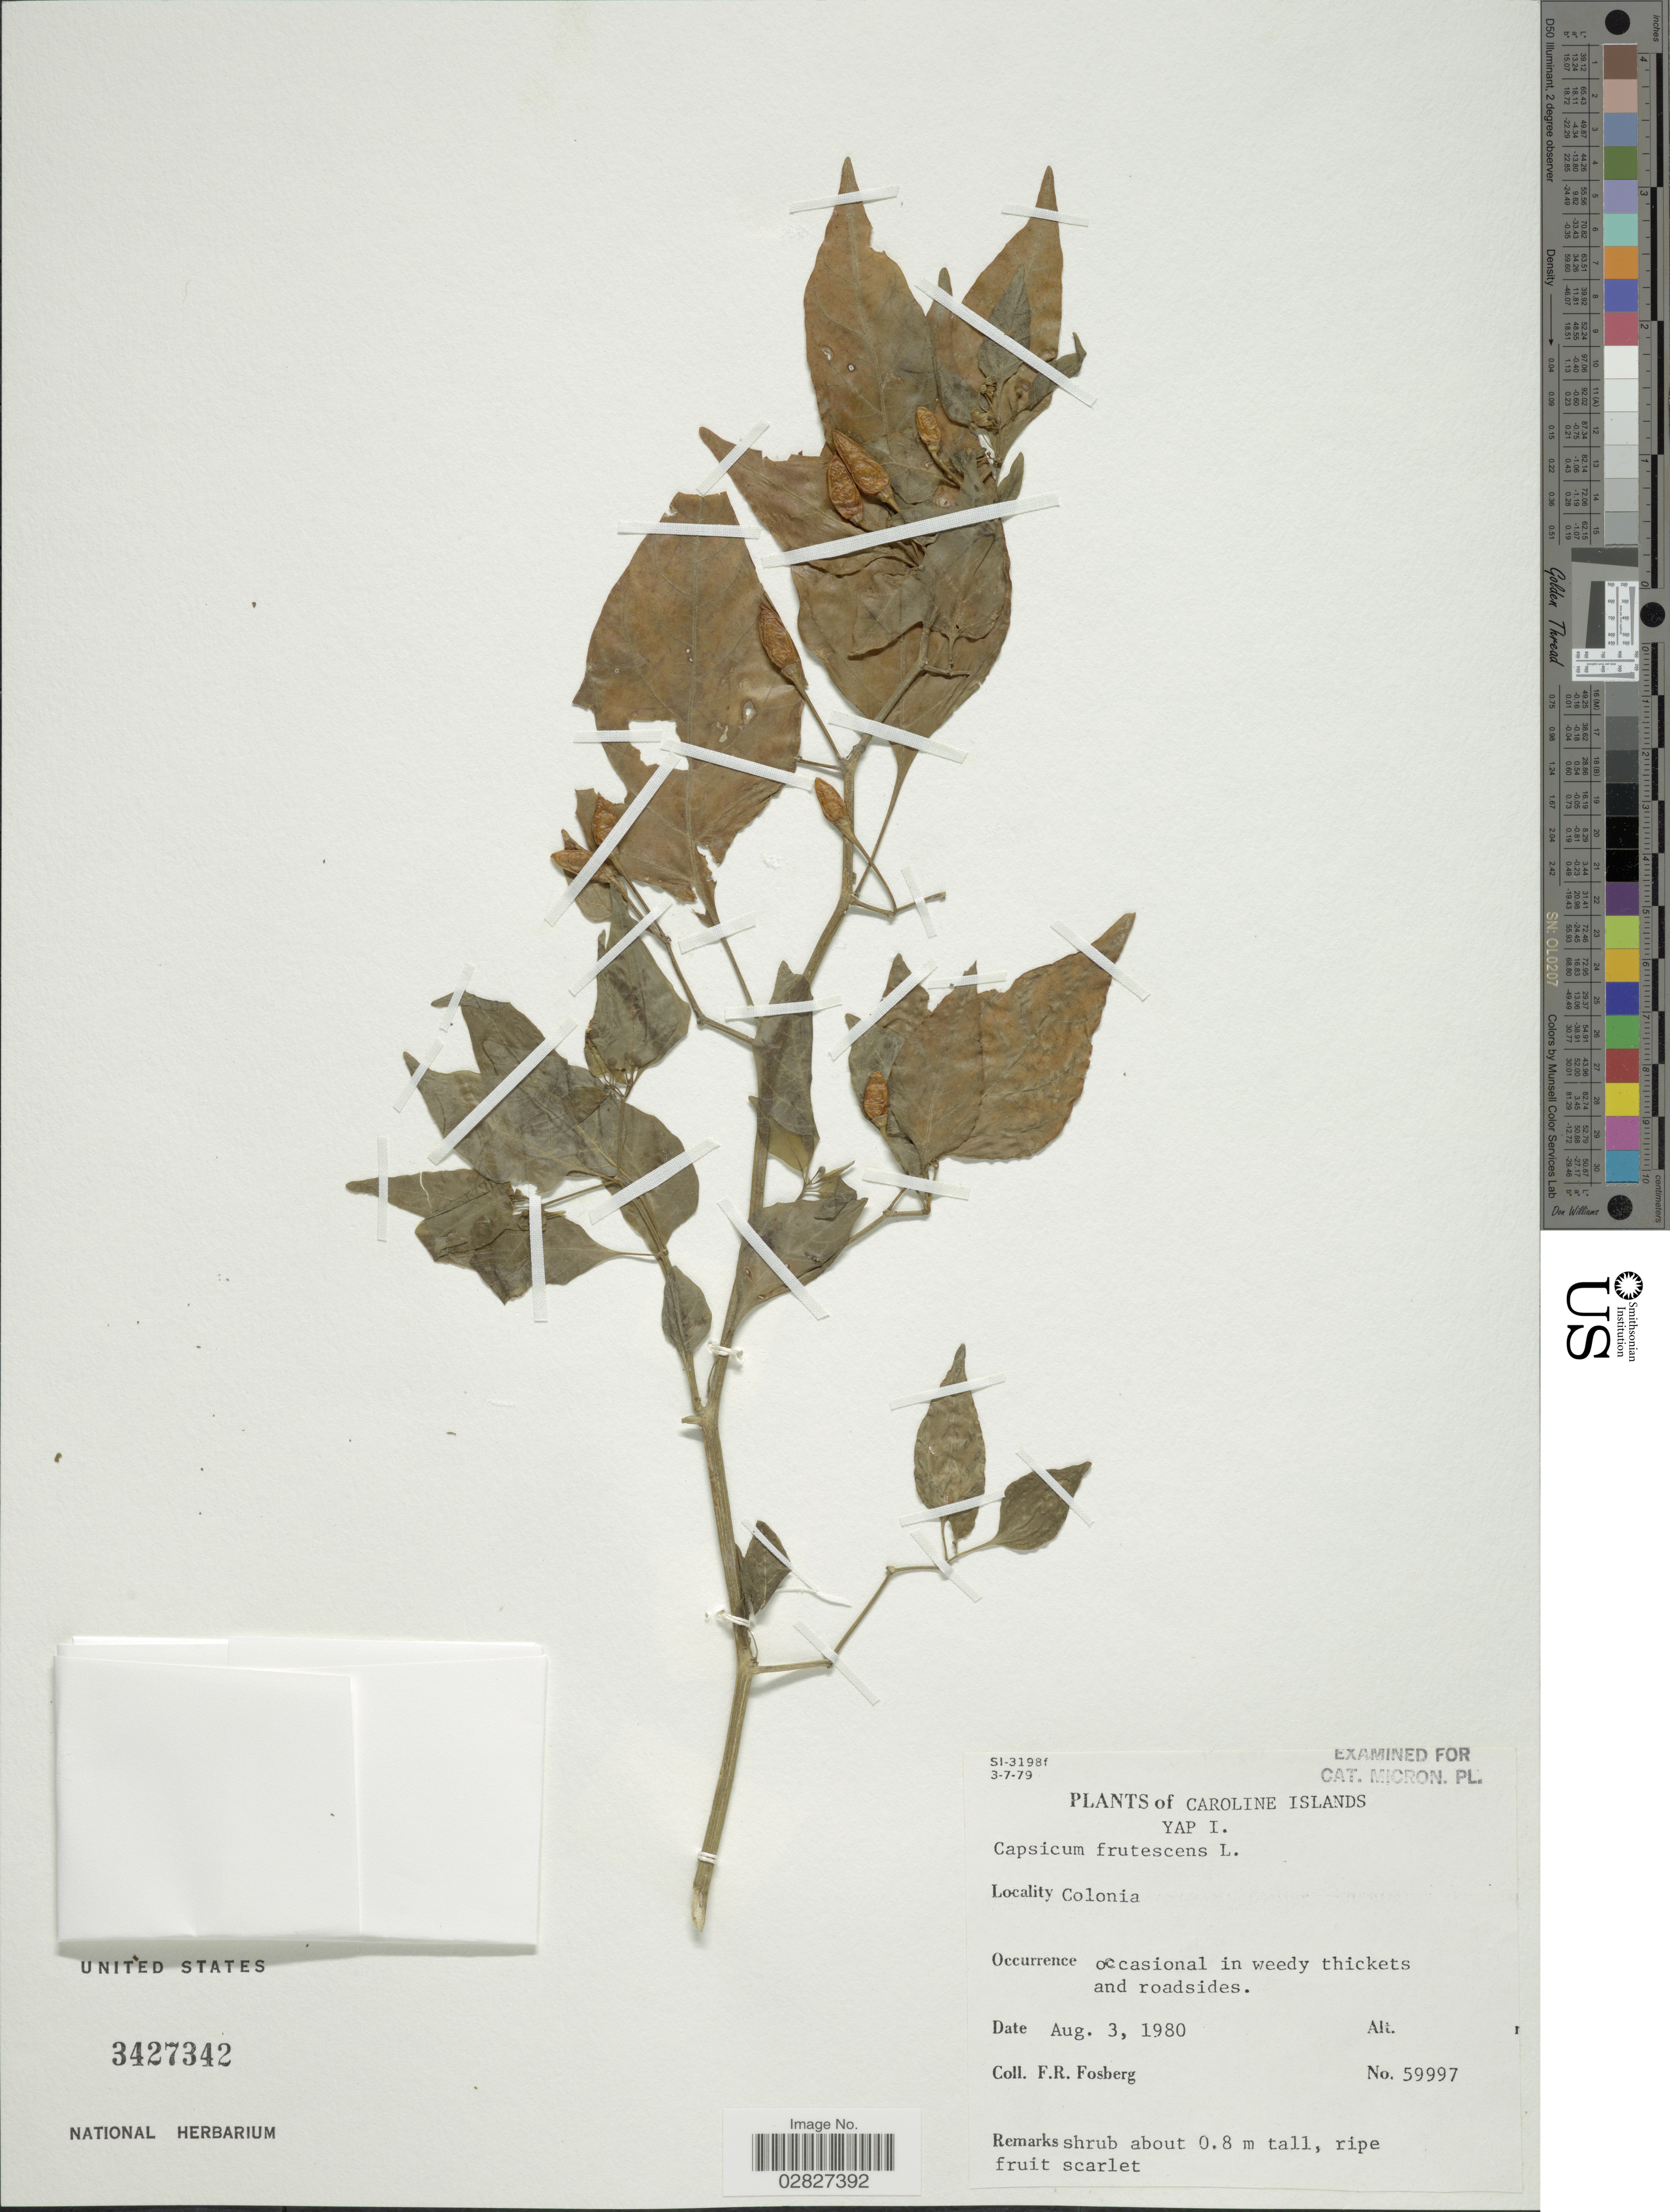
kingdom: Plantae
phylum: Tracheophyta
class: Magnoliopsida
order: Solanales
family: Solanaceae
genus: Capsicum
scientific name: Capsicum frutescens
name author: L.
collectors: F. R. Fosberg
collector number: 59997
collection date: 1980-08-03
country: Micronesia, Federated States of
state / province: Yap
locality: Caroline Islands. Yap I. Colonia.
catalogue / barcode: US 3427342